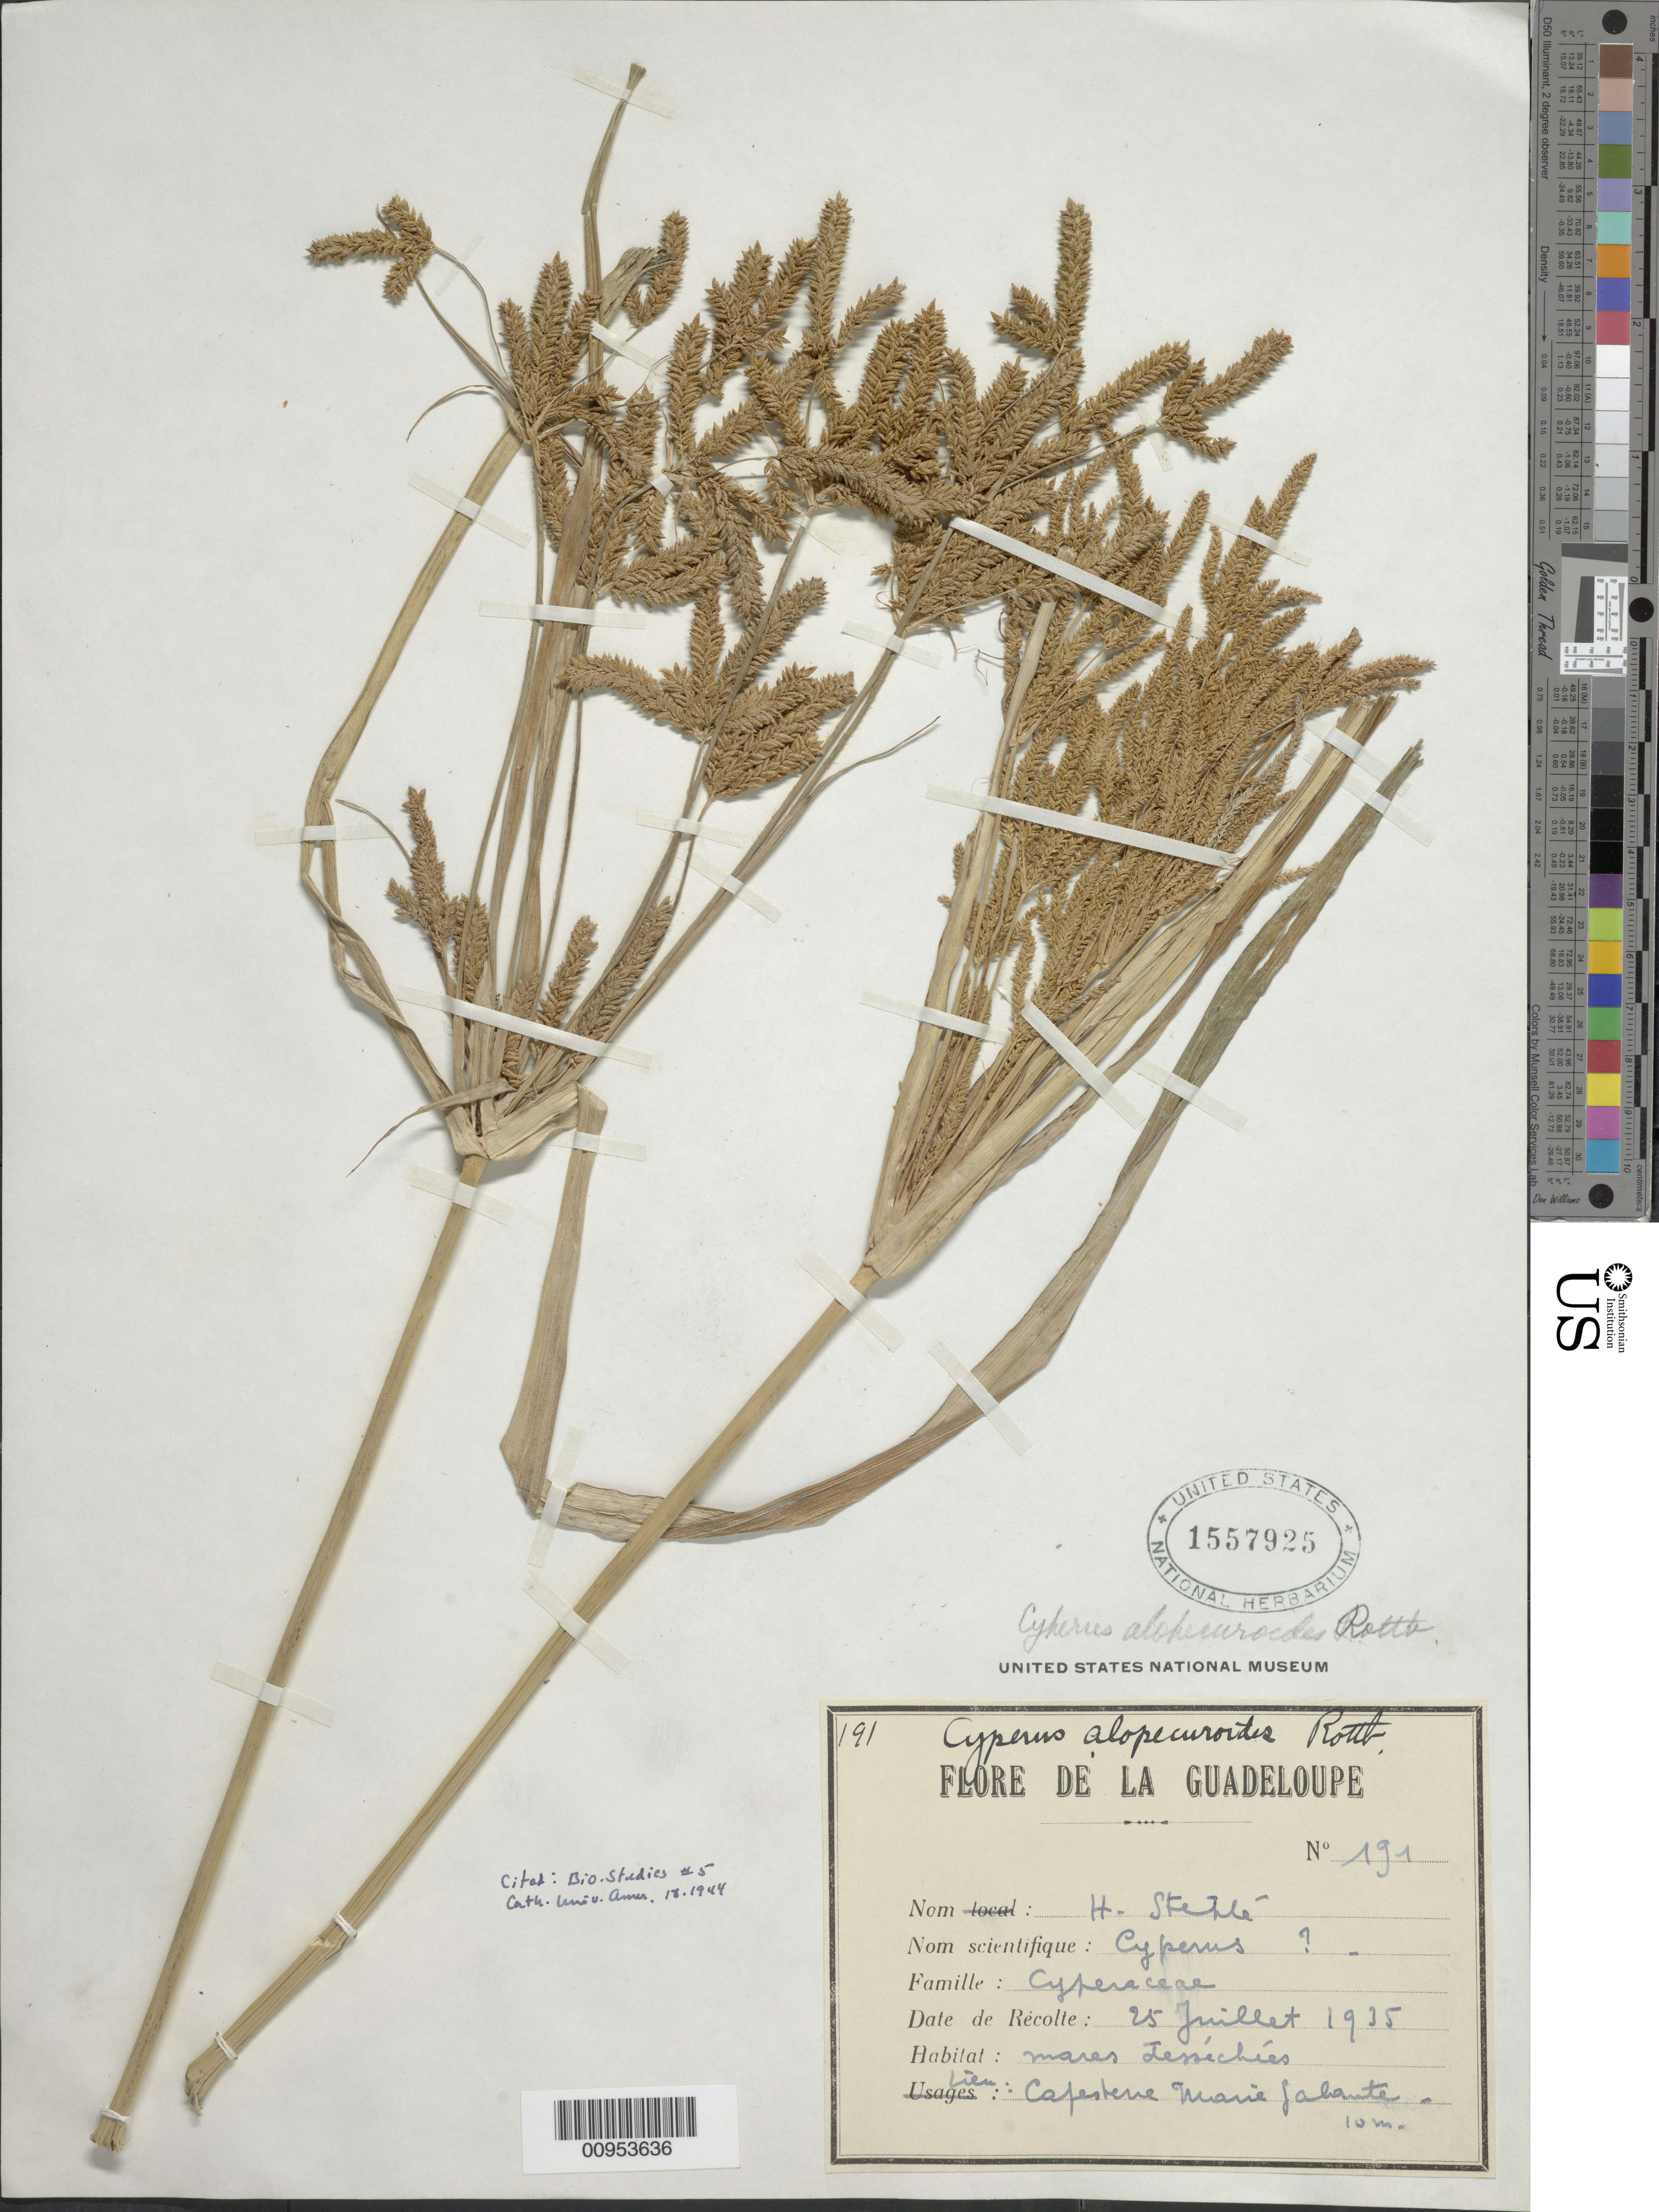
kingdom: Plantae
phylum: Tracheophyta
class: Liliopsida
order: Poales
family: Cyperaceae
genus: Cyperus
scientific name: Cyperus alopecuroides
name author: Rottb.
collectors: H. Stehlé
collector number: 191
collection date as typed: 25 Jul 1935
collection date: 1935-07-25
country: Guadeloupe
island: Marie Galante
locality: Cafeterre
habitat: Mares "tesséchiés"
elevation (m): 10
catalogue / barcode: US 1557925